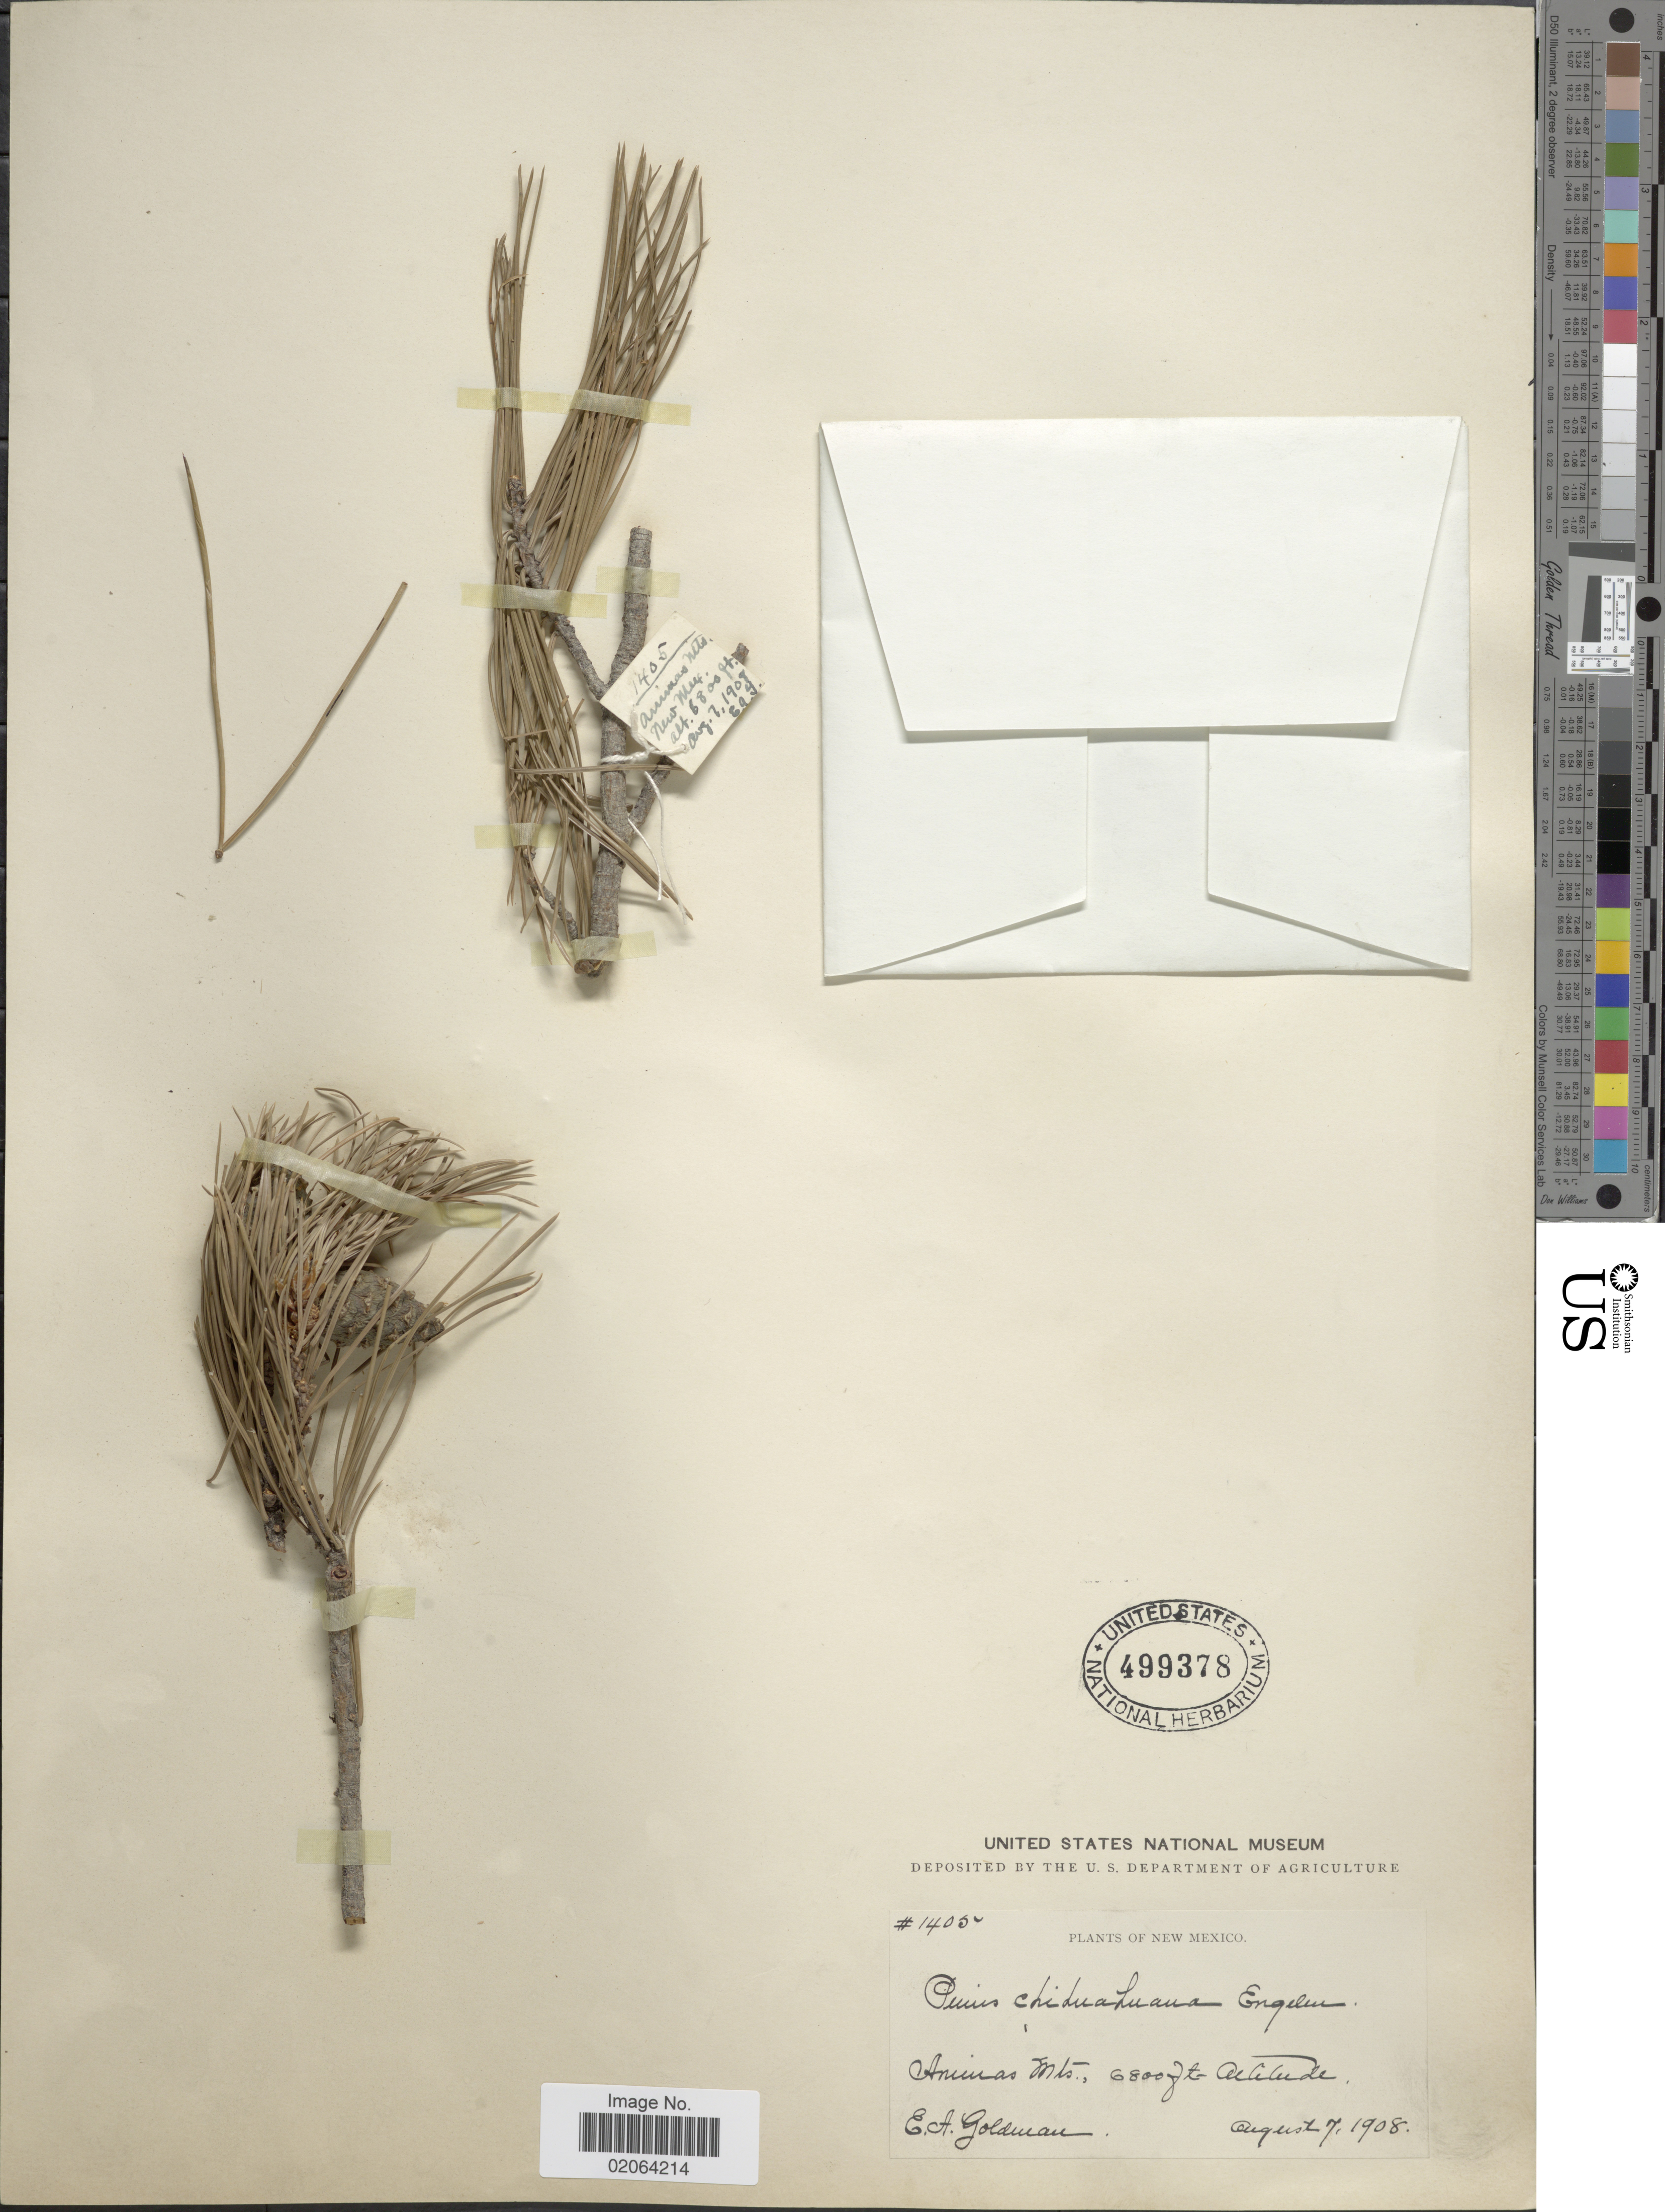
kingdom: Plantae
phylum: Tracheophyta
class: Pinopsida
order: Pinales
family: Pinaceae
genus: Pinus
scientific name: Pinus leiophylla var. chihuahuana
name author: (Engelm.) Shaw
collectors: E. A. Goldman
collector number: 1405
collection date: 1908-08-07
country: United States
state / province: New Mexico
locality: New Mexico, Animas Mts.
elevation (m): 2073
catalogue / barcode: US 499378